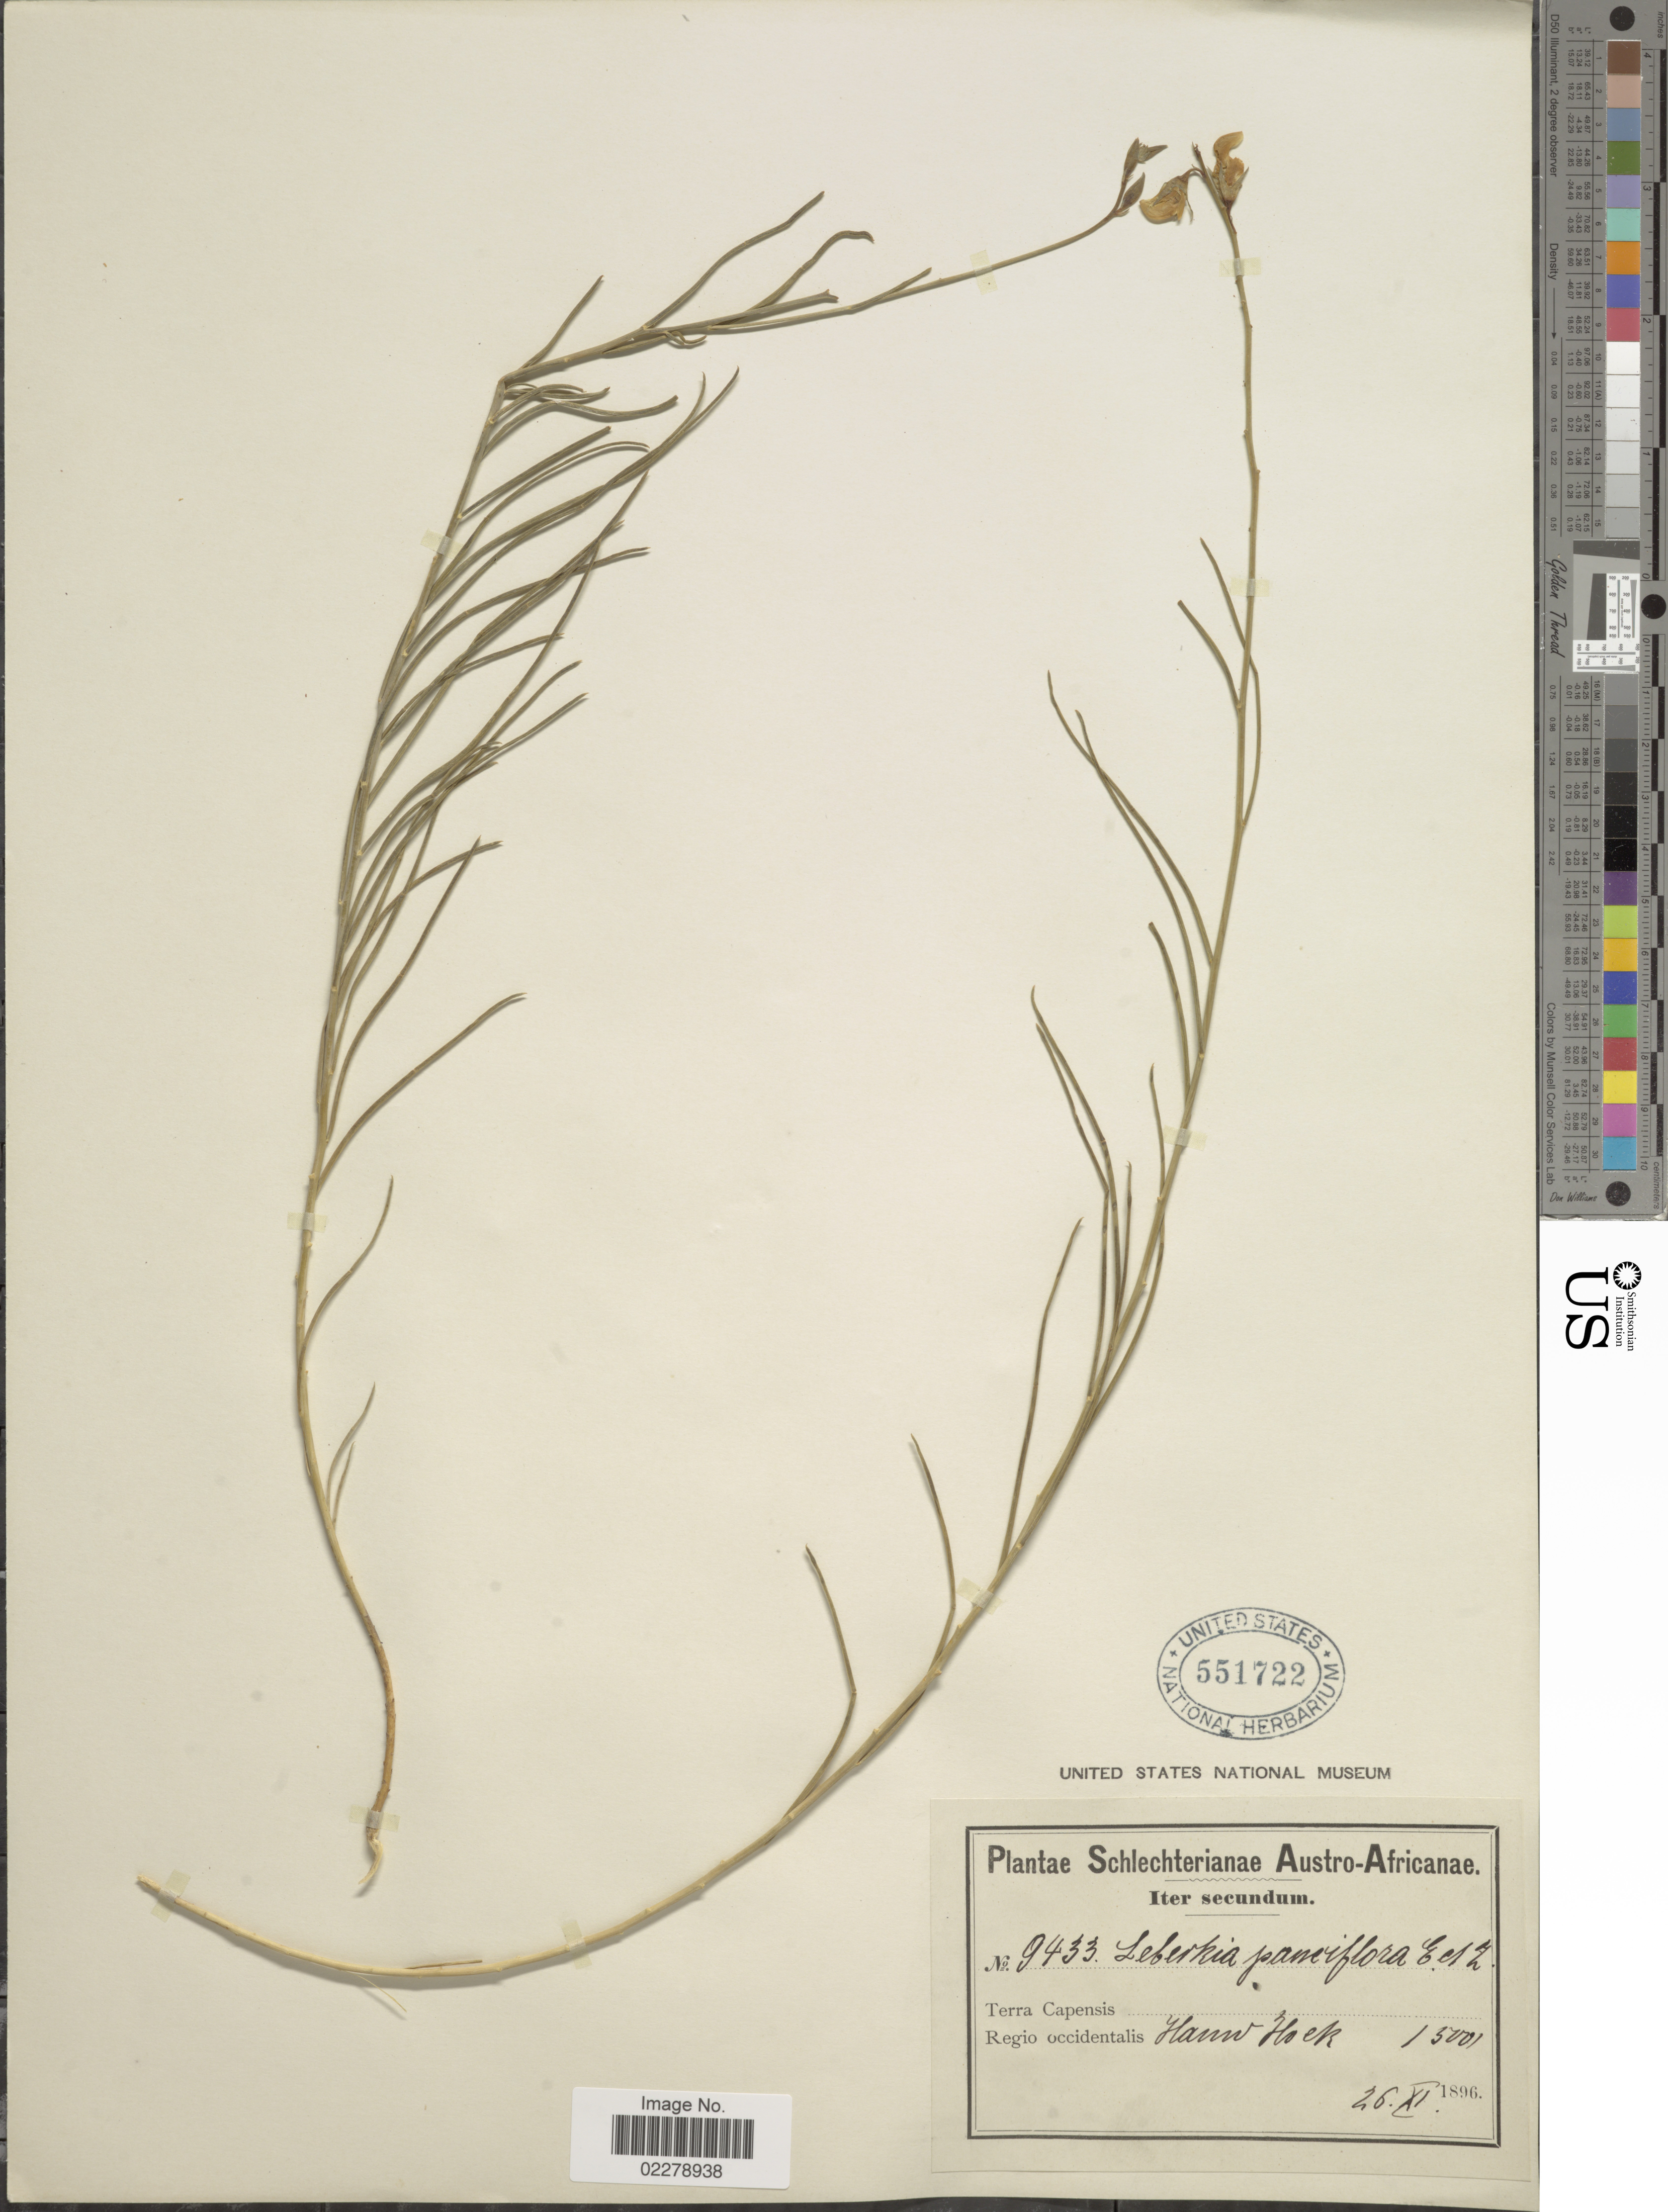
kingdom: Plantae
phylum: Tracheophyta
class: Magnoliopsida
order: Fabales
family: Fabaceae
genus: Lebeckia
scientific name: Lebeckia pauciflora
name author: Eckl. & Zeyh.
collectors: Schlechter, --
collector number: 9433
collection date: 1896-11-26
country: South Africa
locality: Austro- Africanae. Terra Capensis. Regio occidentalis Hann Hoek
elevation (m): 457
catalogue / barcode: US 551722